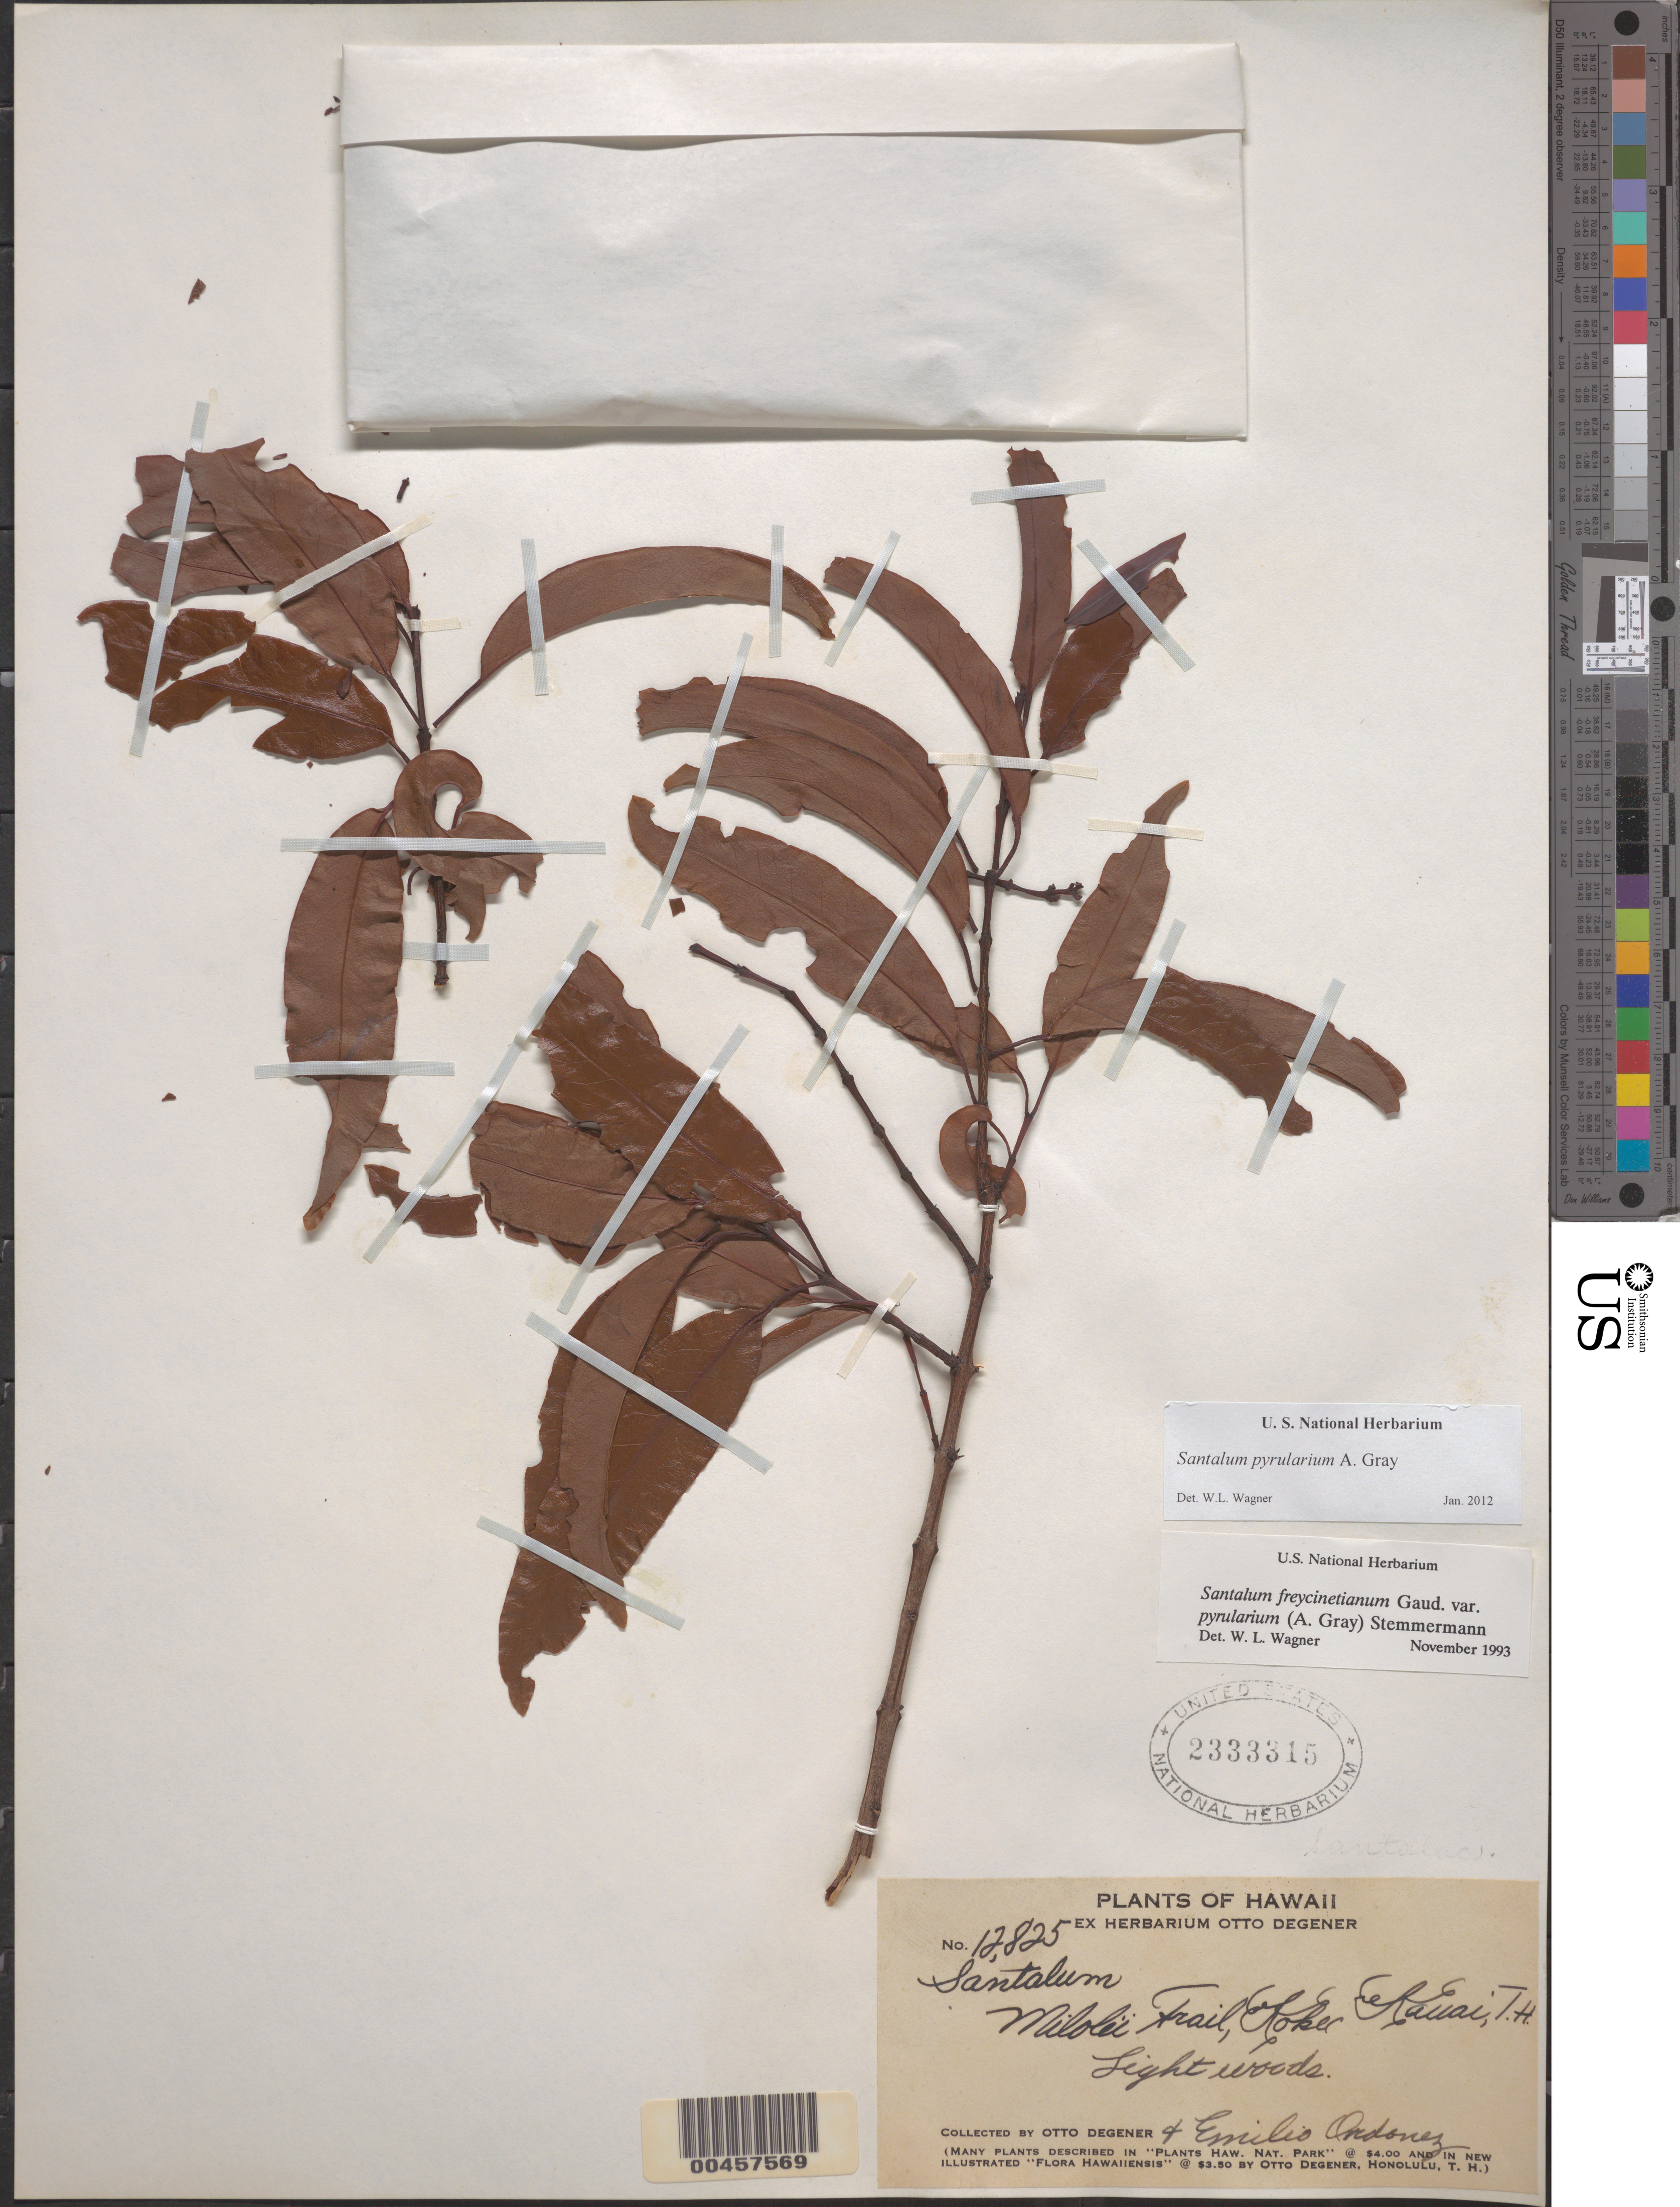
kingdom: Plantae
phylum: Tracheophyta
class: Magnoliopsida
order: Santalales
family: Santalaceae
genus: Santalum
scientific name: Santalum pyrularium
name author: A. Gray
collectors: O. Degener & E. Ordonez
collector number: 12825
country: United States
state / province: Hawaii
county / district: Kauai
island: Kaua'i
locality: Milolii Trail, Kokee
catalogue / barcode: US 2333315